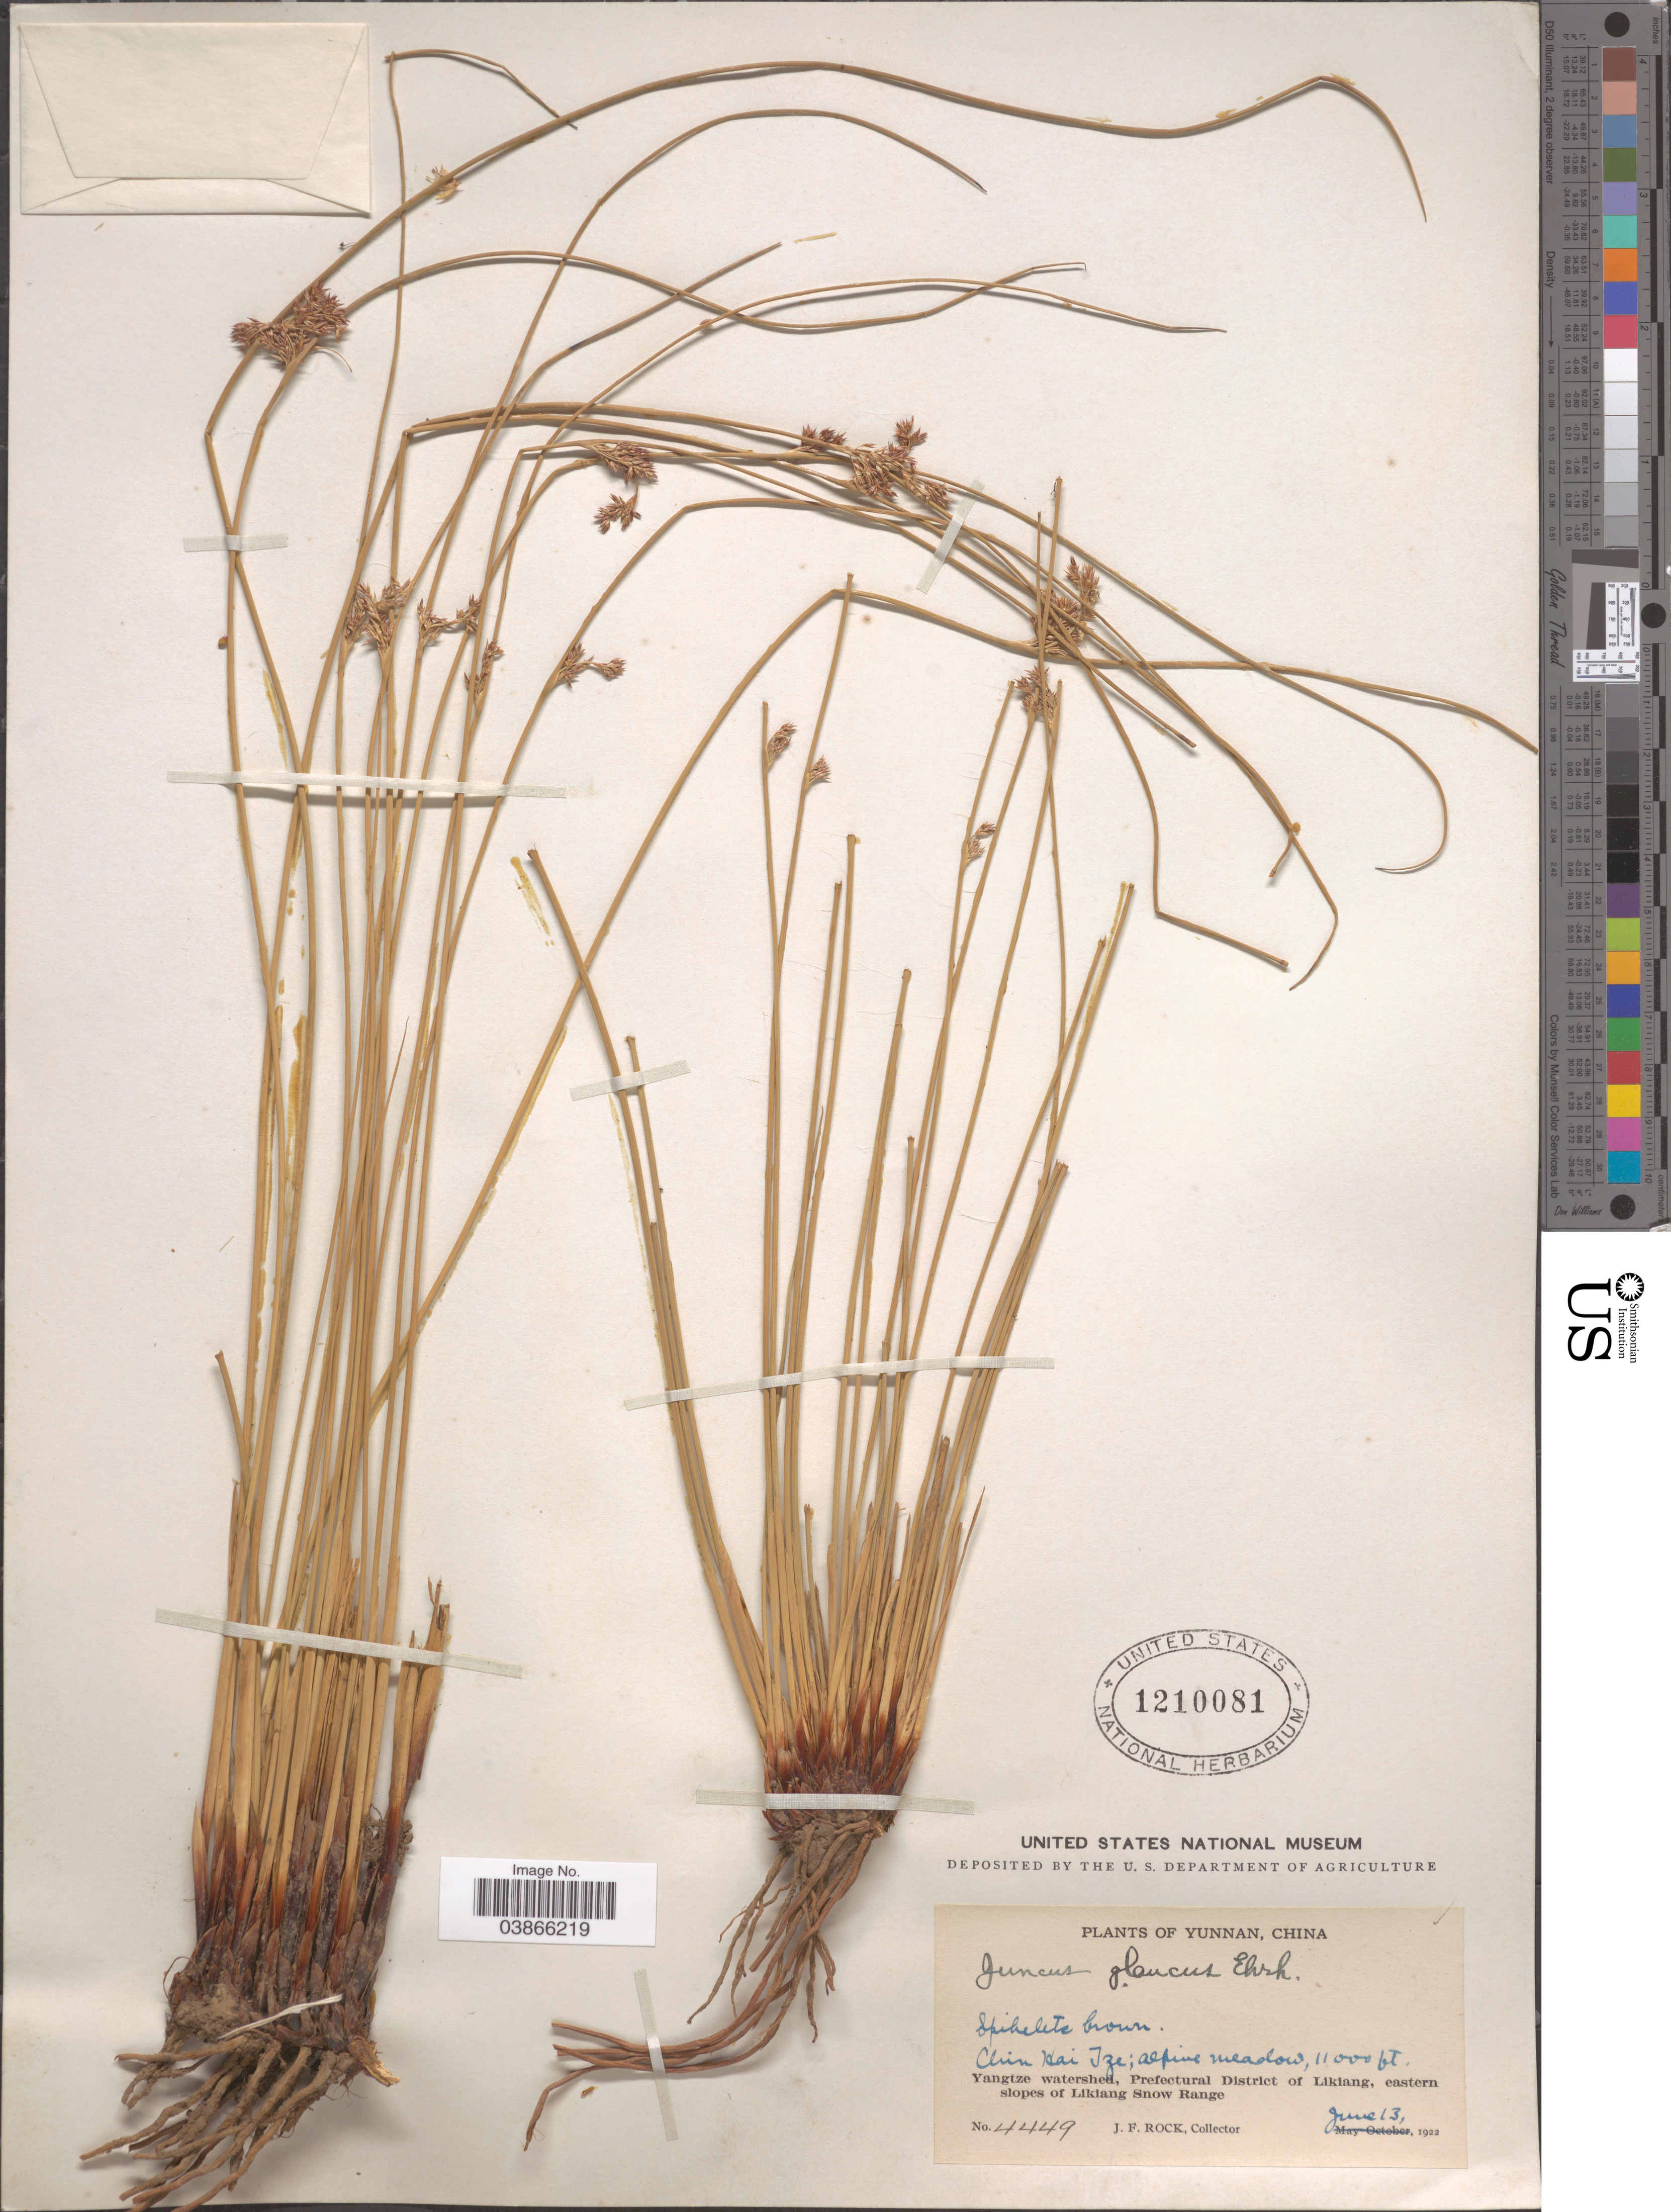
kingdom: Plantae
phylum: Tracheophyta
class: Liliopsida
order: Poales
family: Juncaceae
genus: Juncus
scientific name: Juncus glaucus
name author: Ehrh.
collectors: J. Rock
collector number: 4449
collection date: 1922-06-13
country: China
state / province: Yunnan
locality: Chin Hai Tze; Yangtze watershed, Prefectural District of Likiang, eastern slopes of Likiang Snow Range.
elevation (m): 305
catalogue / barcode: US 1210081